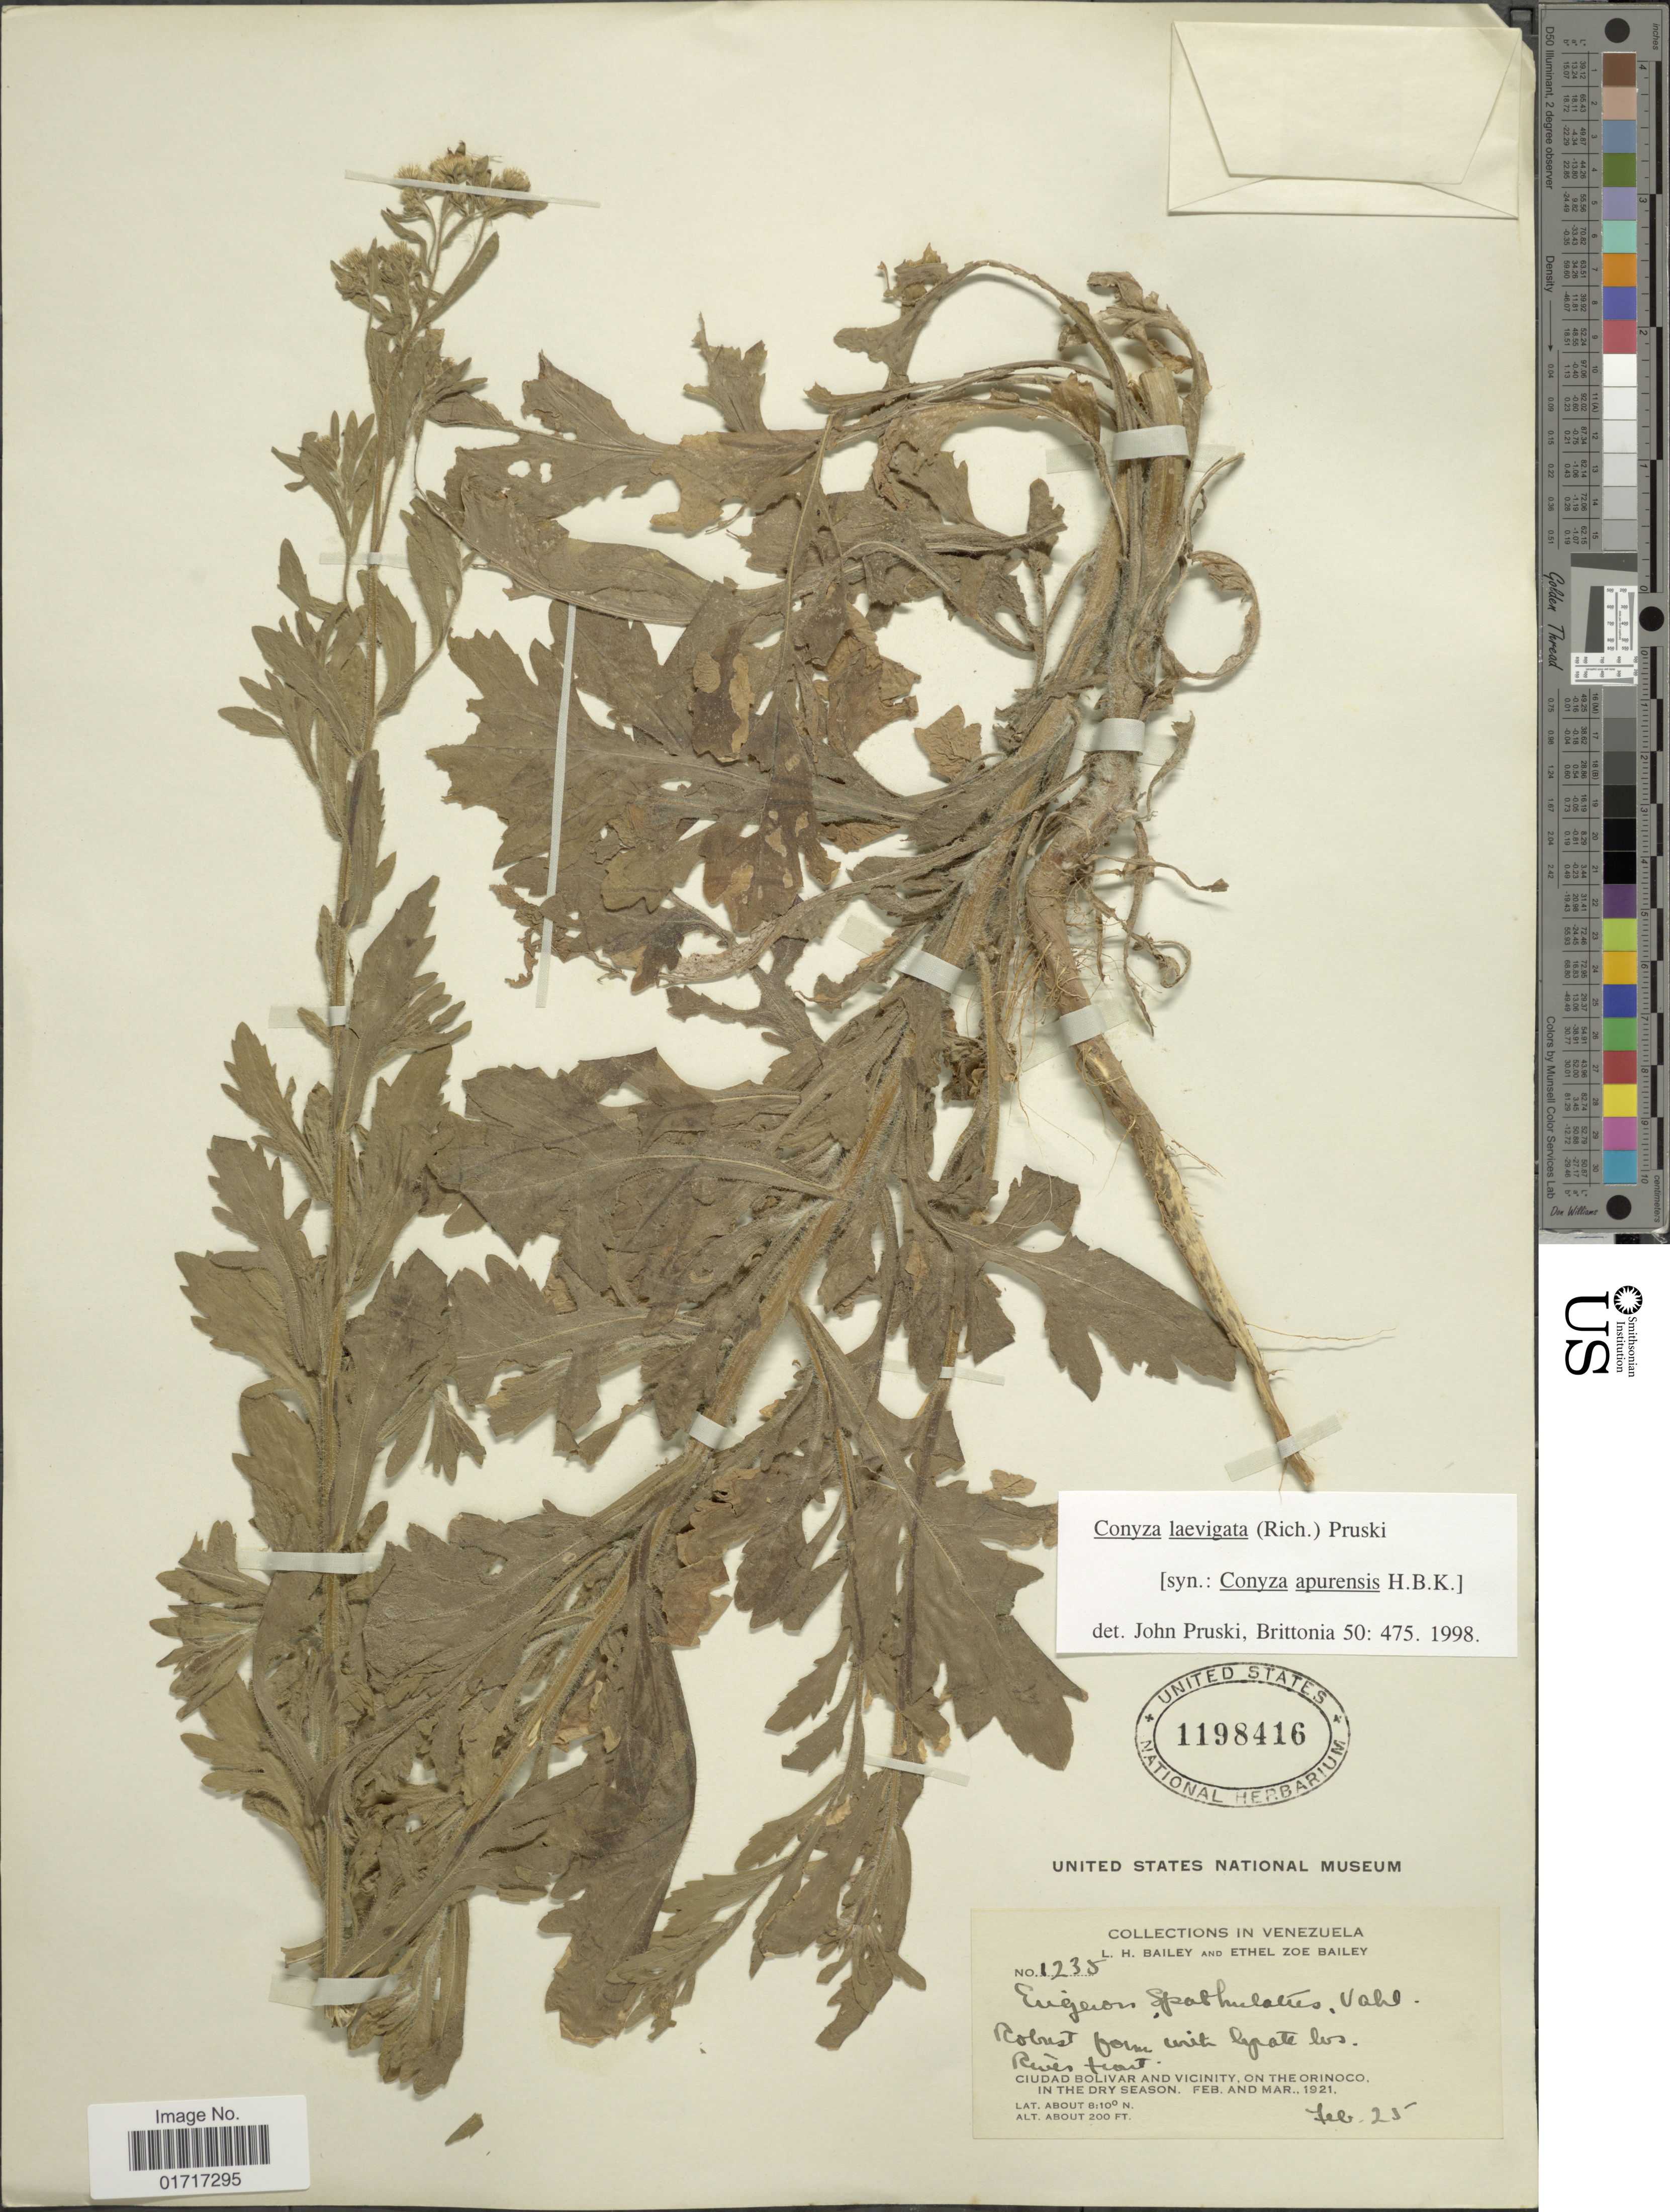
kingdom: Plantae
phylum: Tracheophyta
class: Magnoliopsida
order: Asterales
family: Asteraceae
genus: Conyza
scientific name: Conyza laevigata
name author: (Rich.) Pruski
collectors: L. H. Bailey & E. Z. Bailey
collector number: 1238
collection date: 1921-02-25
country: Venezuela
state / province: Bolivar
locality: Ciudad Bolivar and vicinity, on the Oronoco, in the dry season.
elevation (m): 61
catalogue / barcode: US 1198416